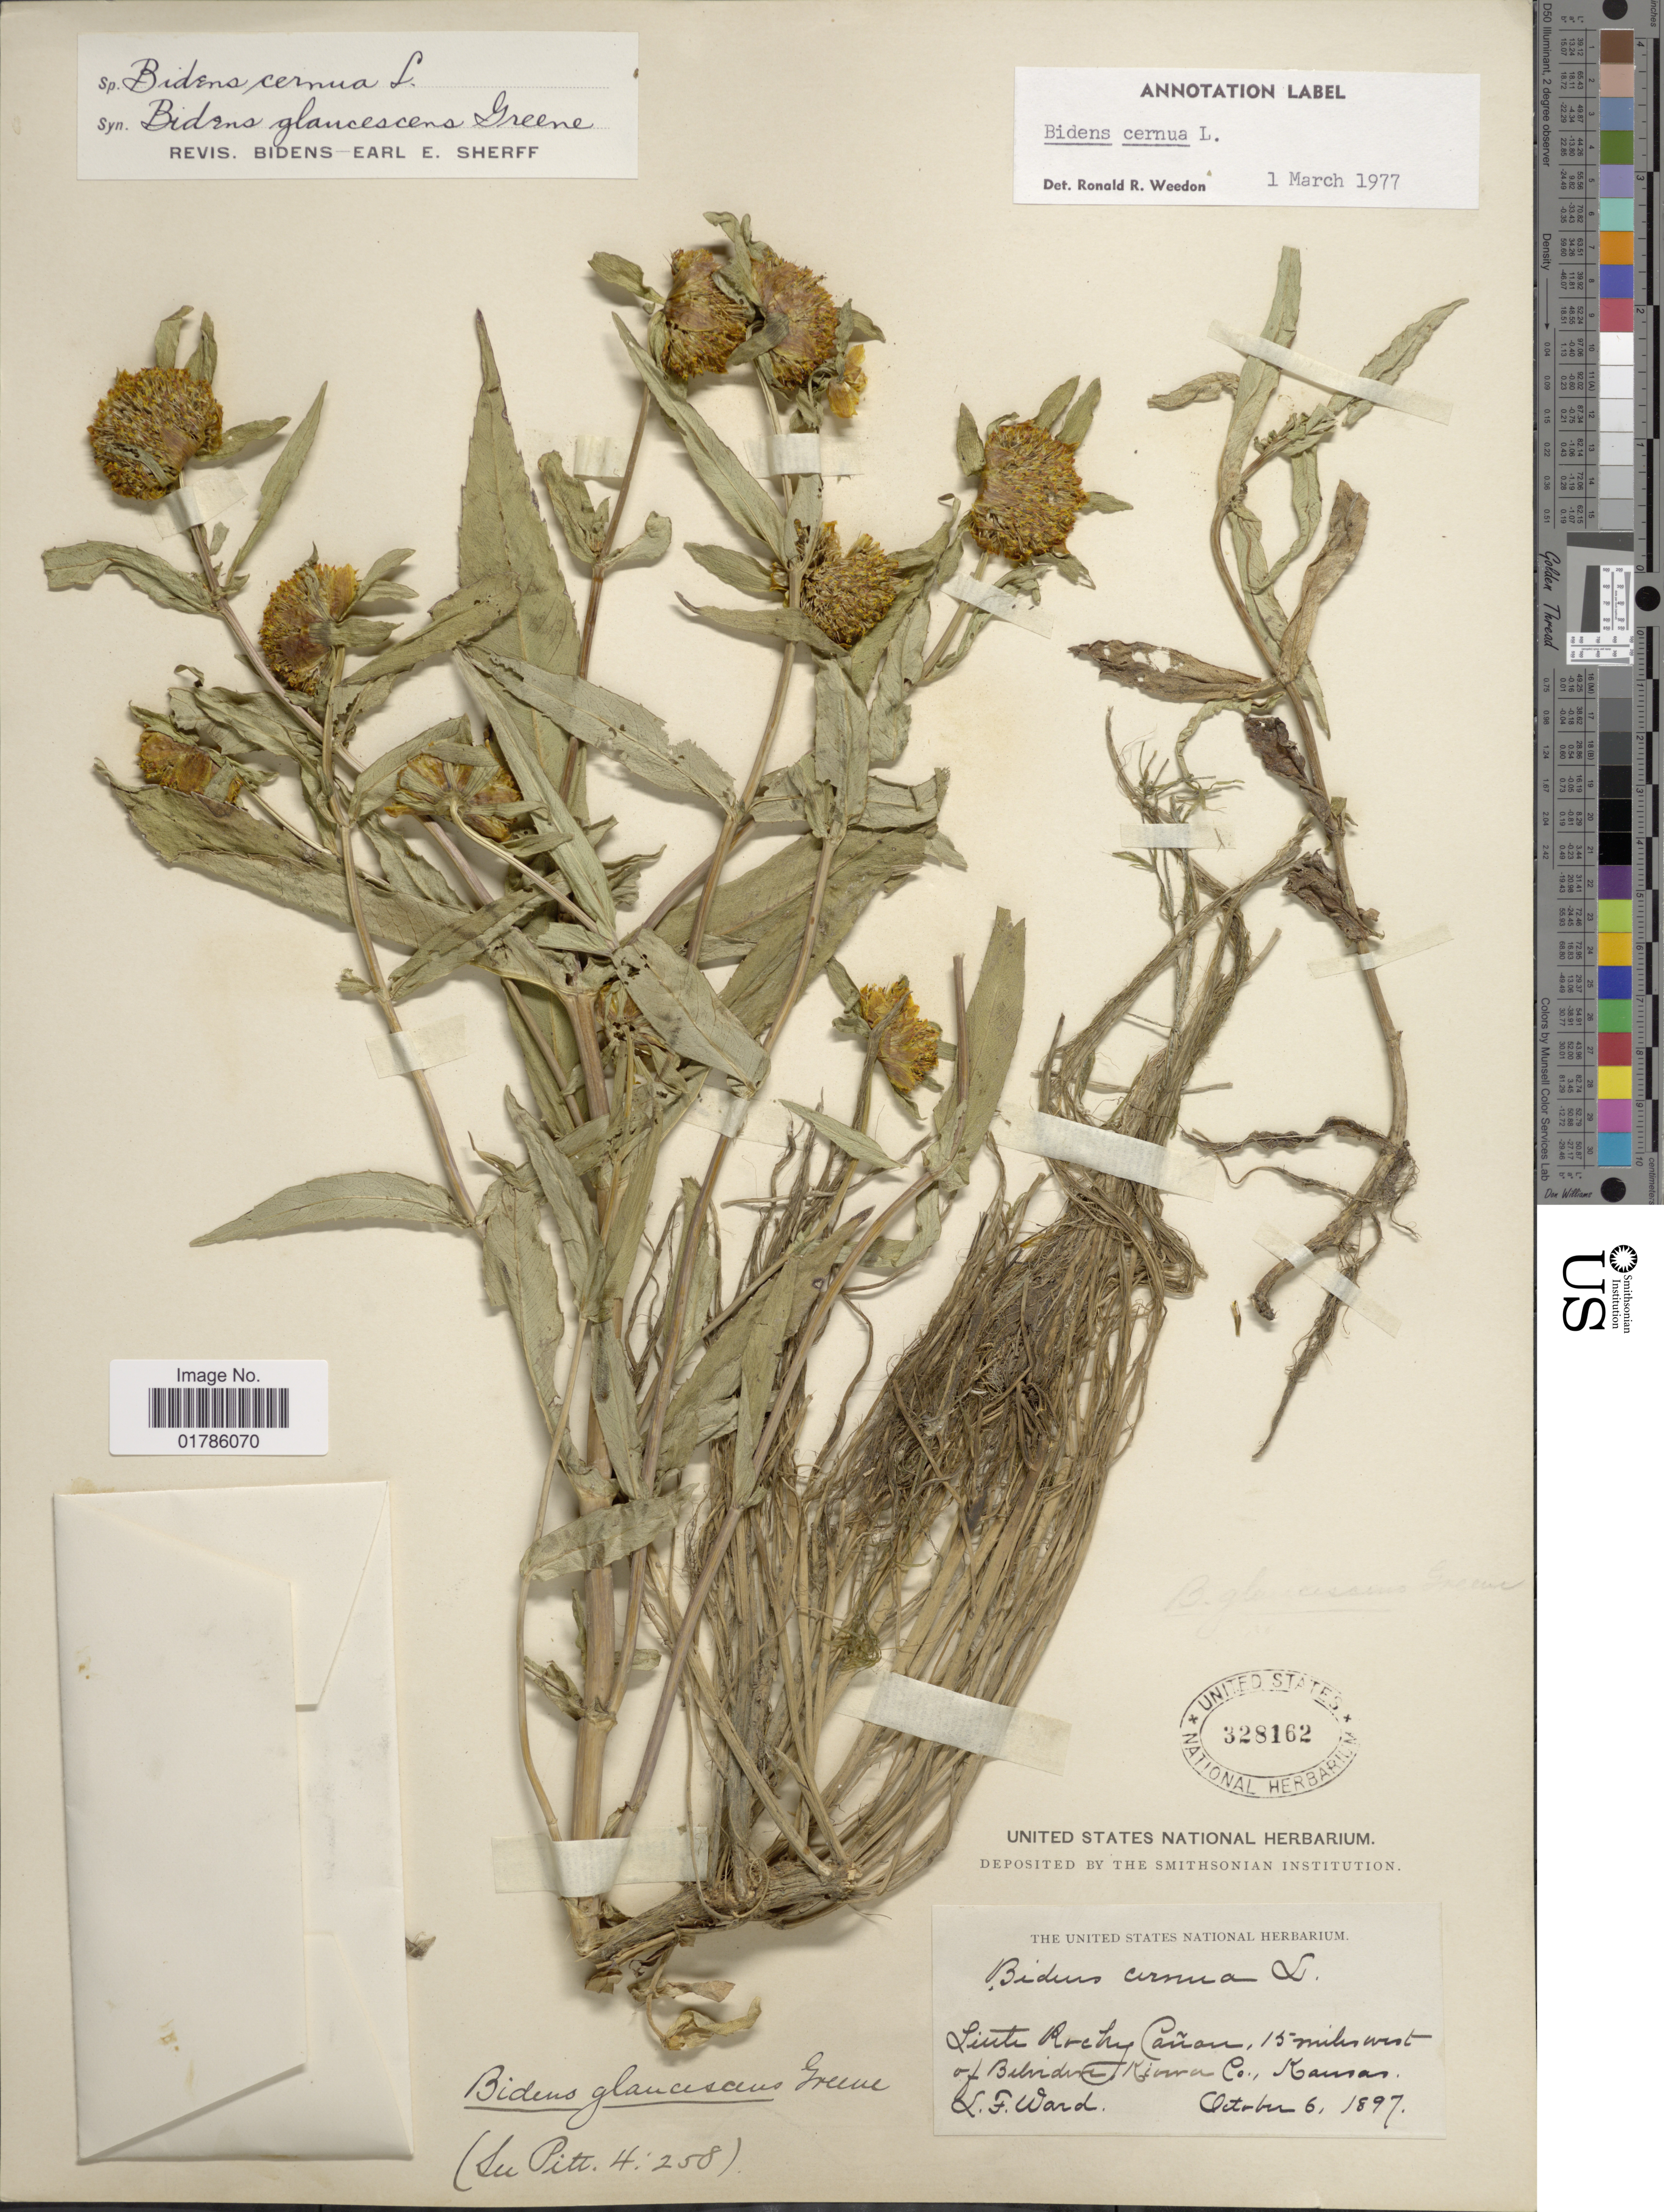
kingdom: Plantae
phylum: Tracheophyta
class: Magnoliopsida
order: Asterales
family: Asteraceae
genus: Bidens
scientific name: Bidens cernua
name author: L.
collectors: L. Ward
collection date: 1897-10-06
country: United States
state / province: Kansas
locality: Little Rocky Canon, 15 miles west of Belvidere Kiowa Co.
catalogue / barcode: US 328162